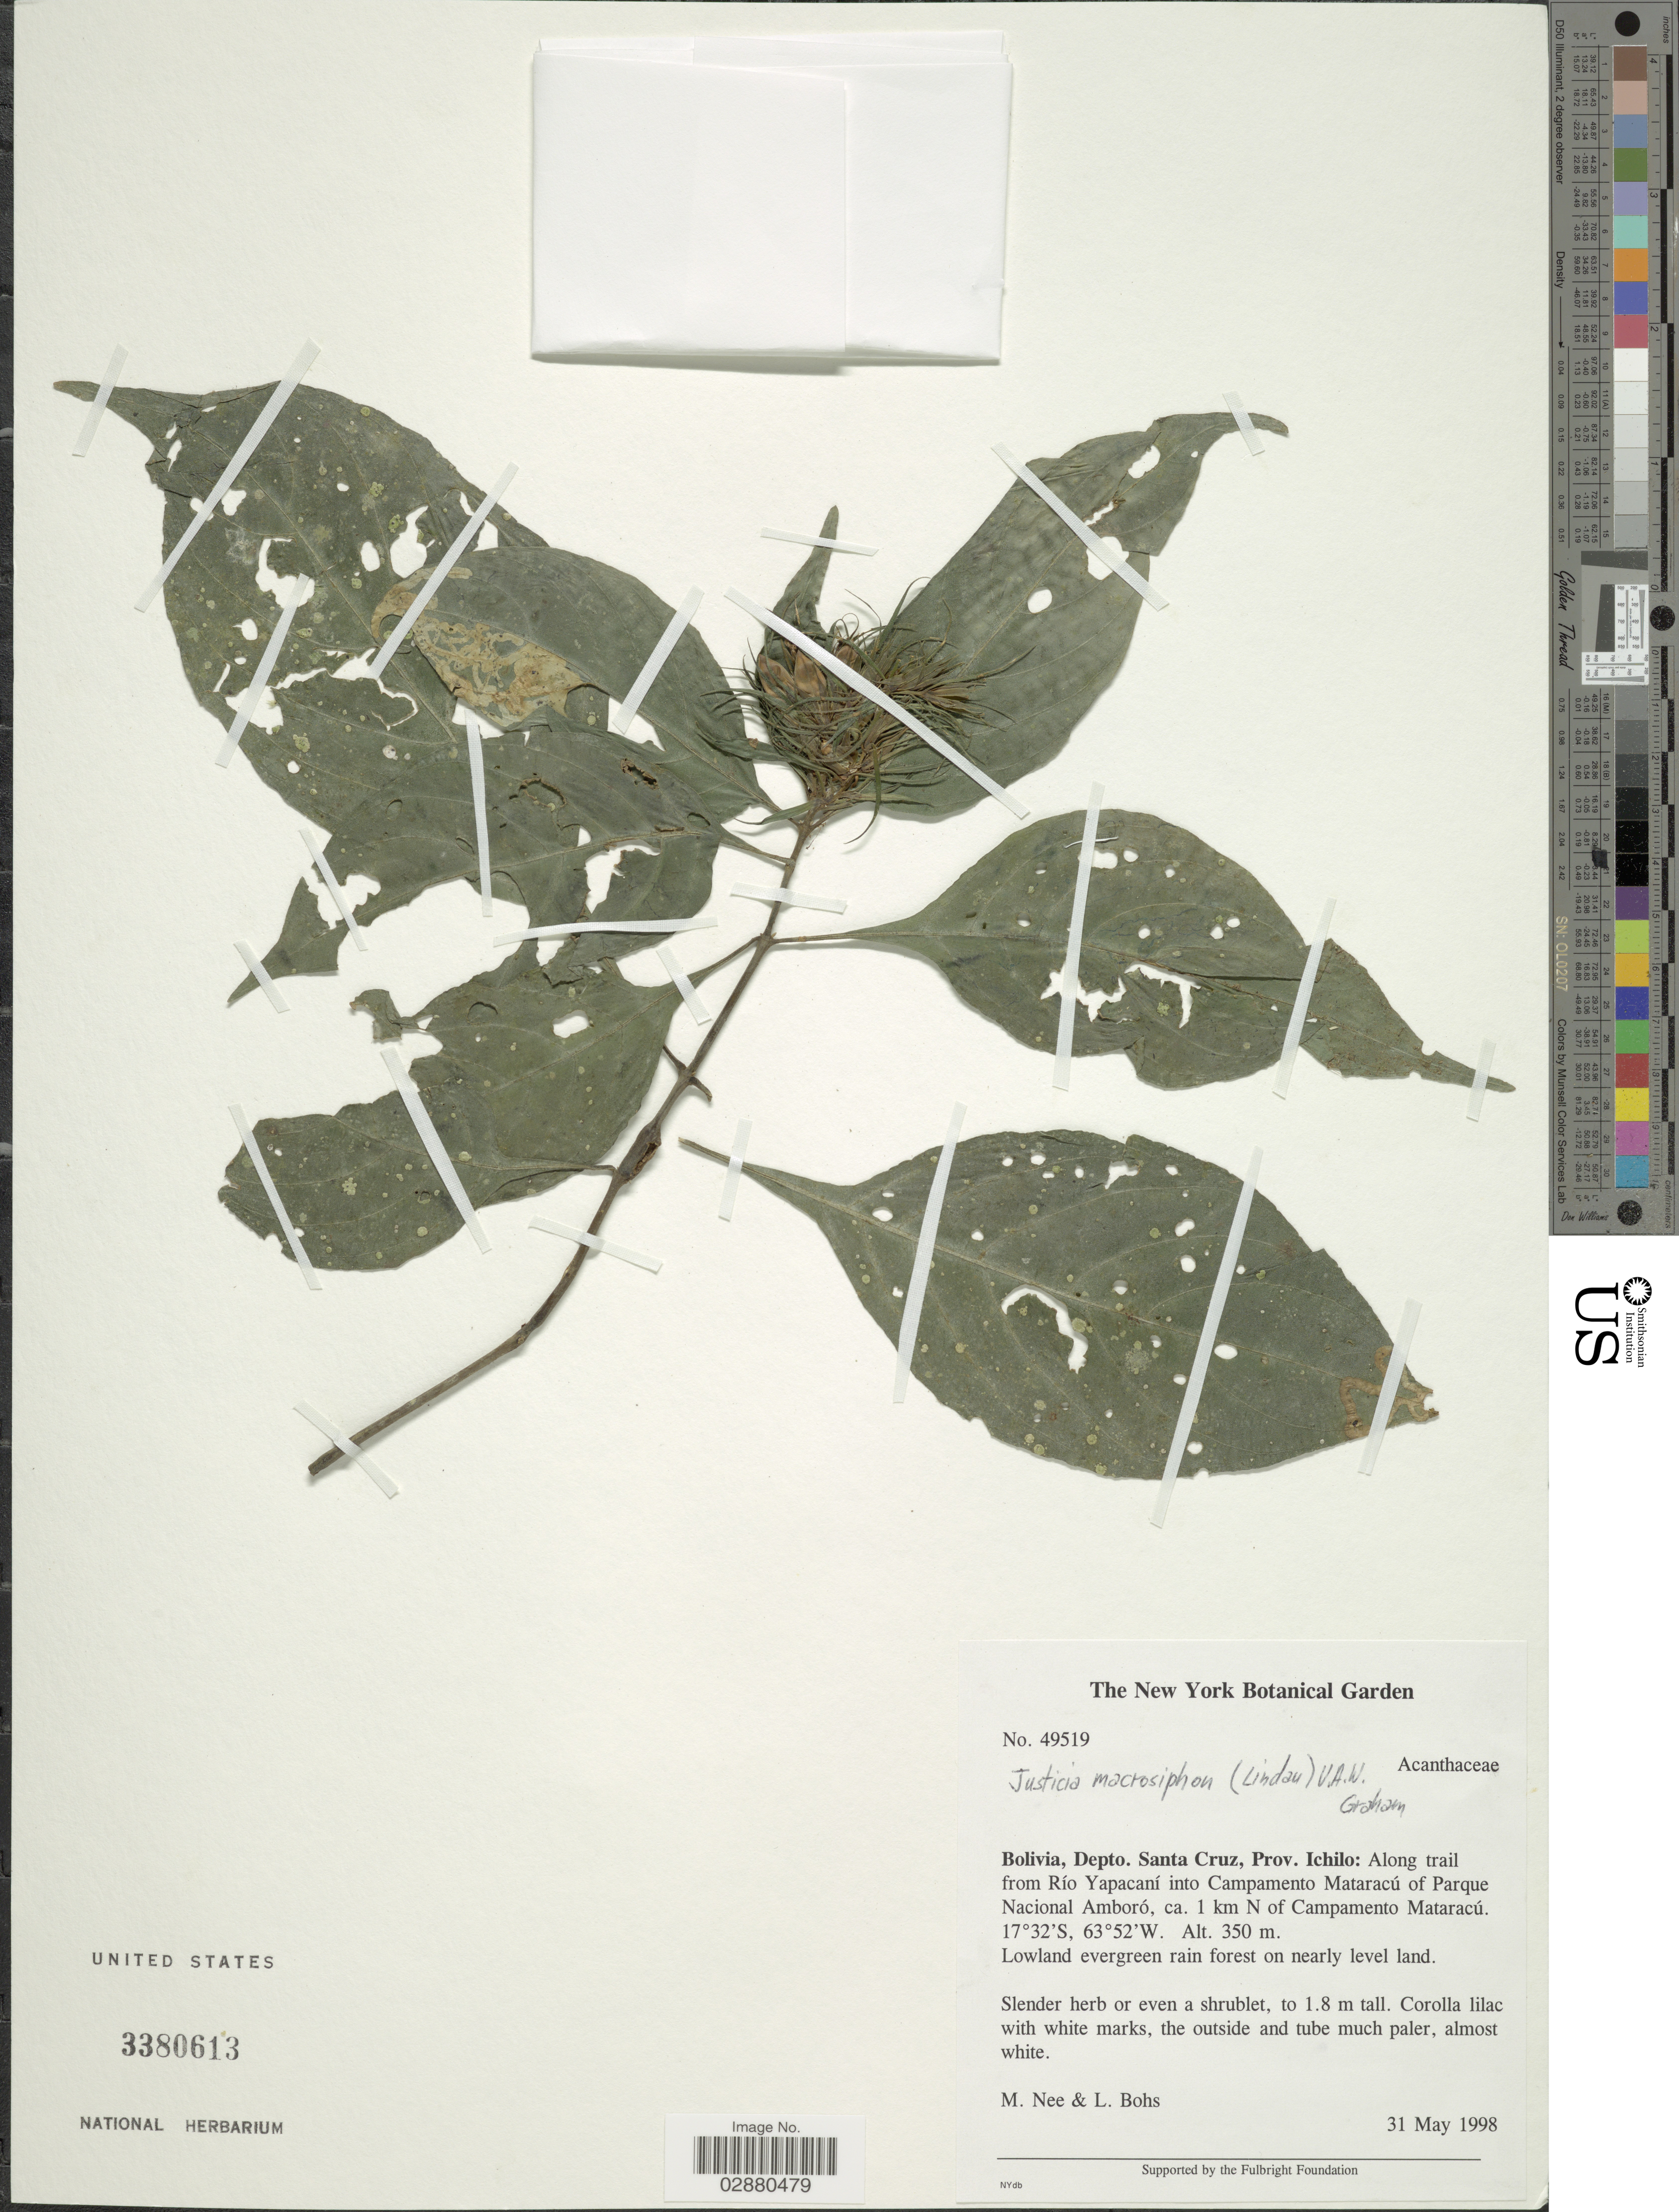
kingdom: Plantae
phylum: Tracheophyta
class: Magnoliopsida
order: Lamiales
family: Acanthaceae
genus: Justicia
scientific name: Justicia riedeliana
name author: (Nees) V.A.W. Graham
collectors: M. Nee & L. A. Bohs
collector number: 49519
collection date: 1998-05-31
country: Bolivia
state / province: Santa Cruz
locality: Depto. Santa Cruz, Prov. Ichilo: Along trail from Río Yapacaní into Campamento Mataracú of Parque Nacional Amboró, ca. 1 km N of Campamento Mataracú.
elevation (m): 350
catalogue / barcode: US 3380613